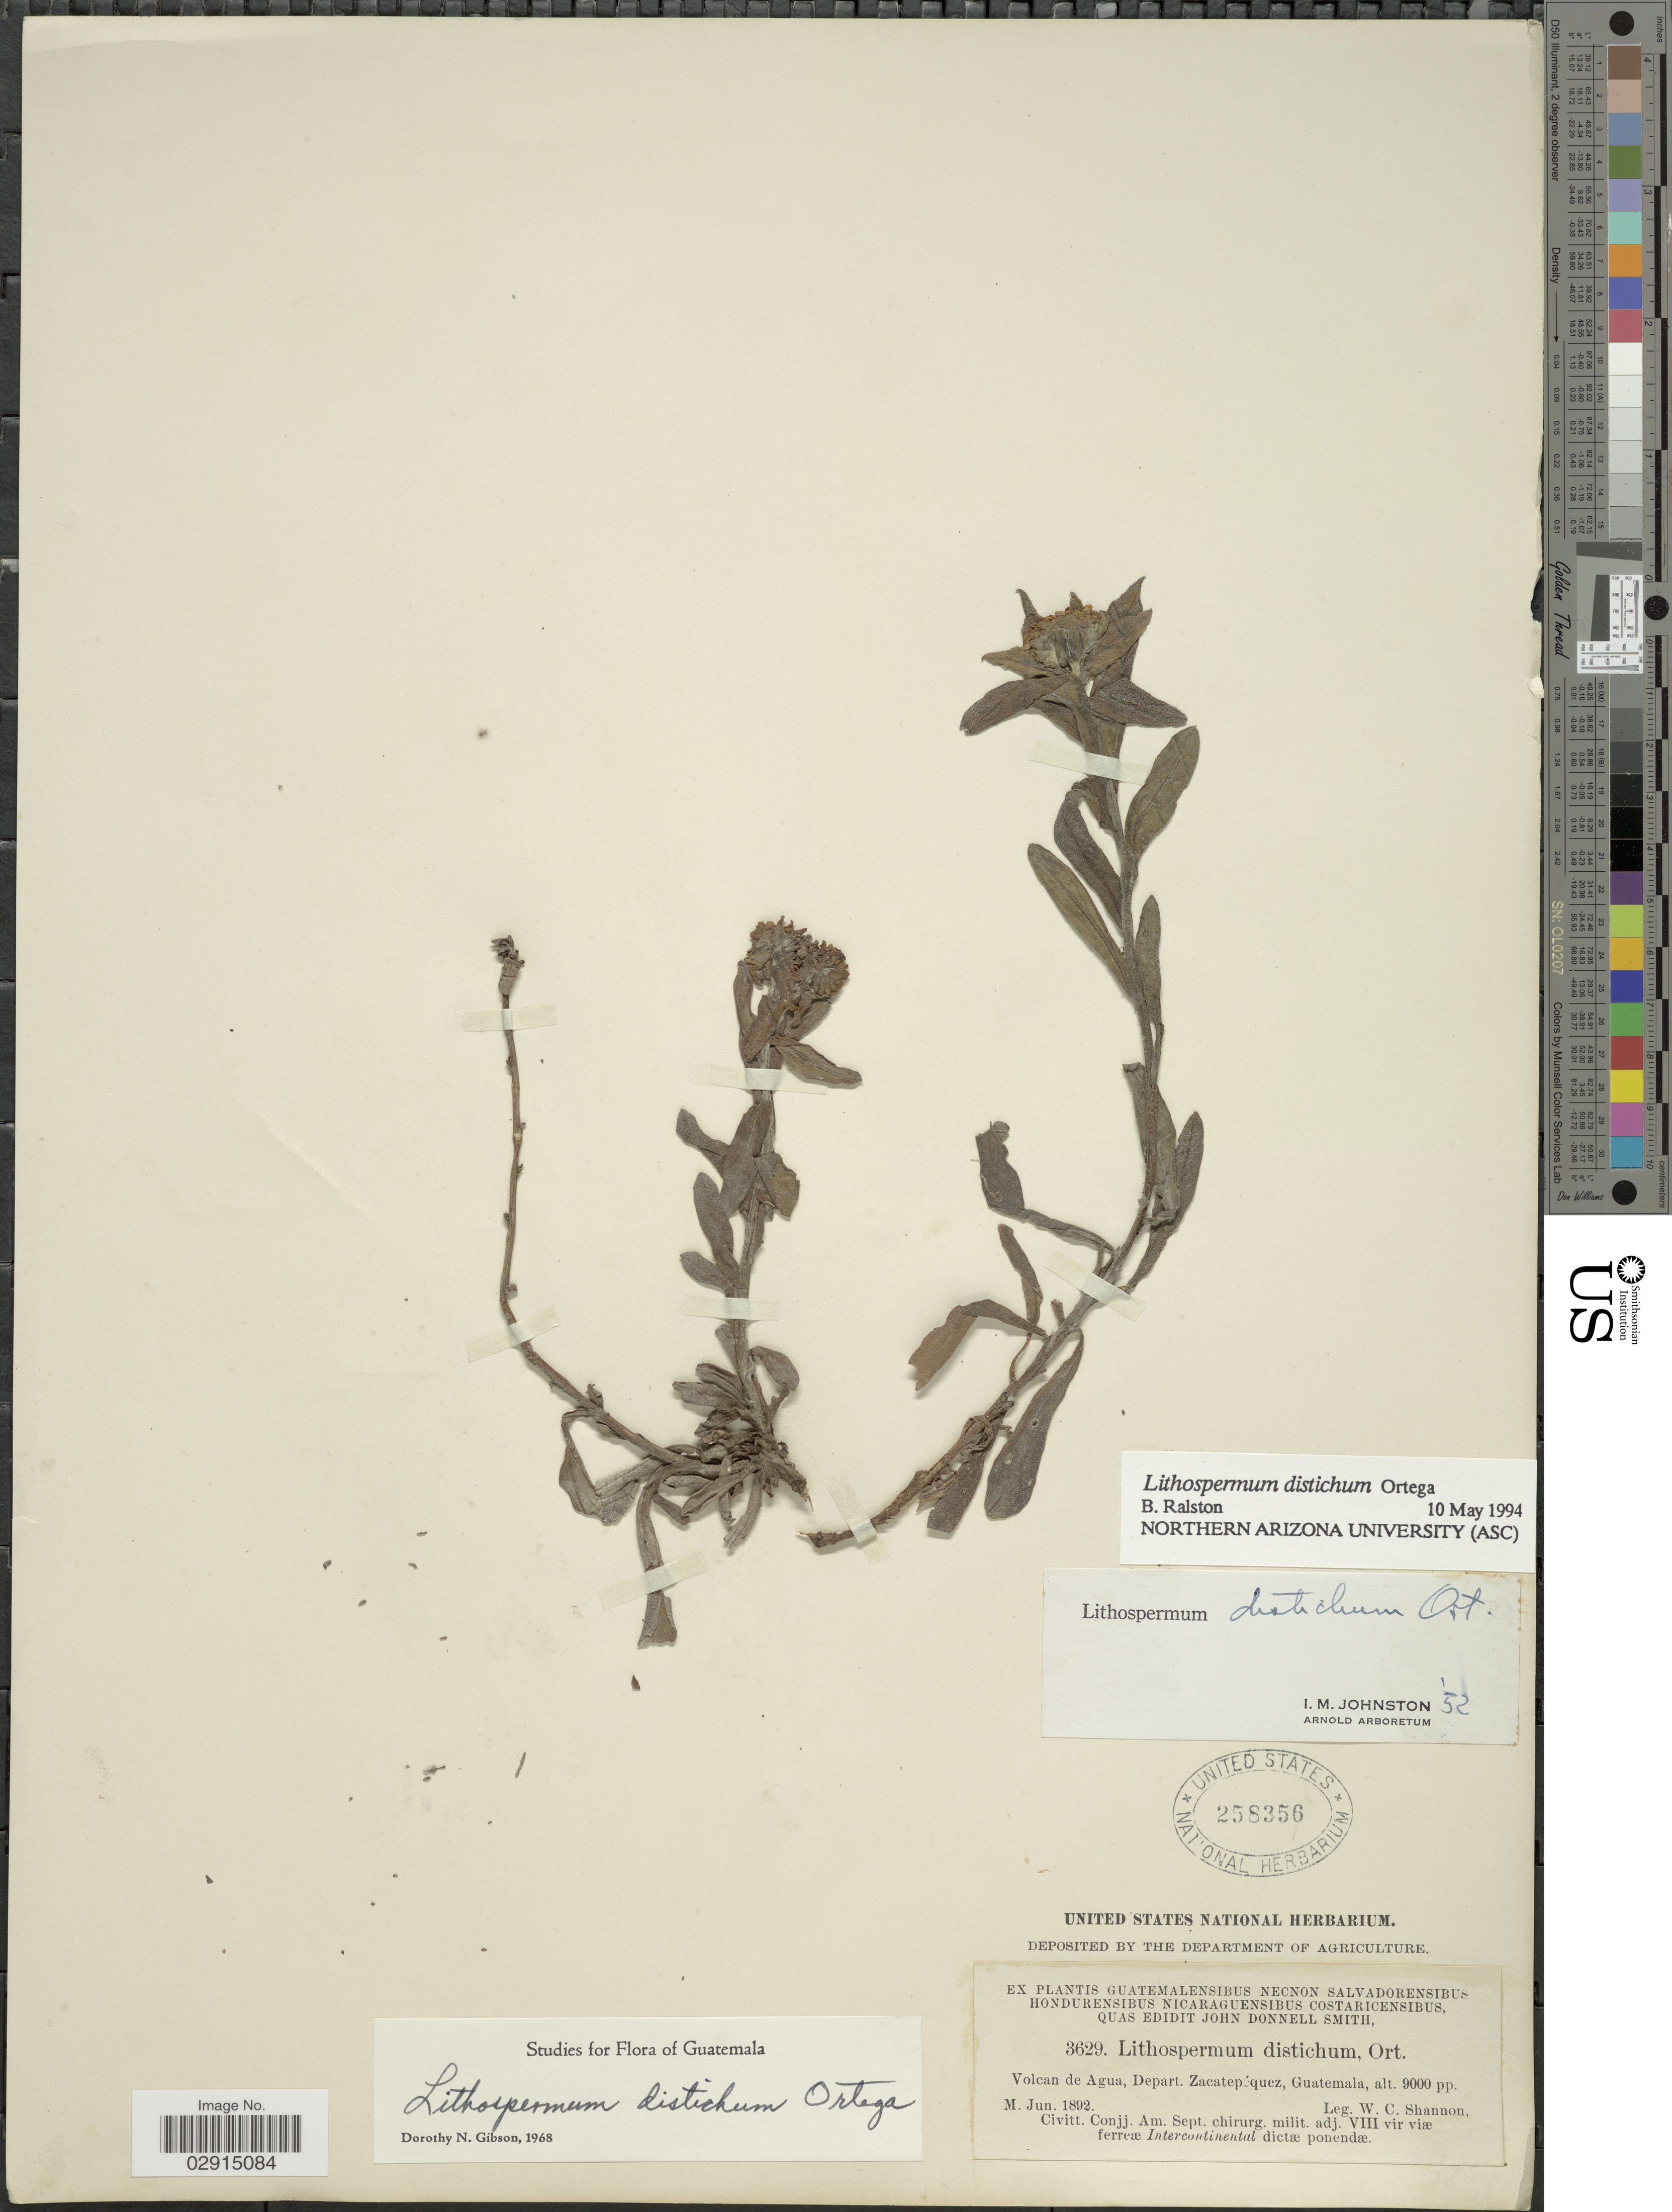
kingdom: Plantae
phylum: Tracheophyta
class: Magnoliopsida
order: Boraginales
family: Boraginaceae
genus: Lithospermum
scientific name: Lithospermum distichum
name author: Ortega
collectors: W. C. Shannon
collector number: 3629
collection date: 1892-06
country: Guatemala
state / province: Sacatepéquez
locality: Volcan de Agua, Depart. Zacatepéquez.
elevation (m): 2743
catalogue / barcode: US 258356